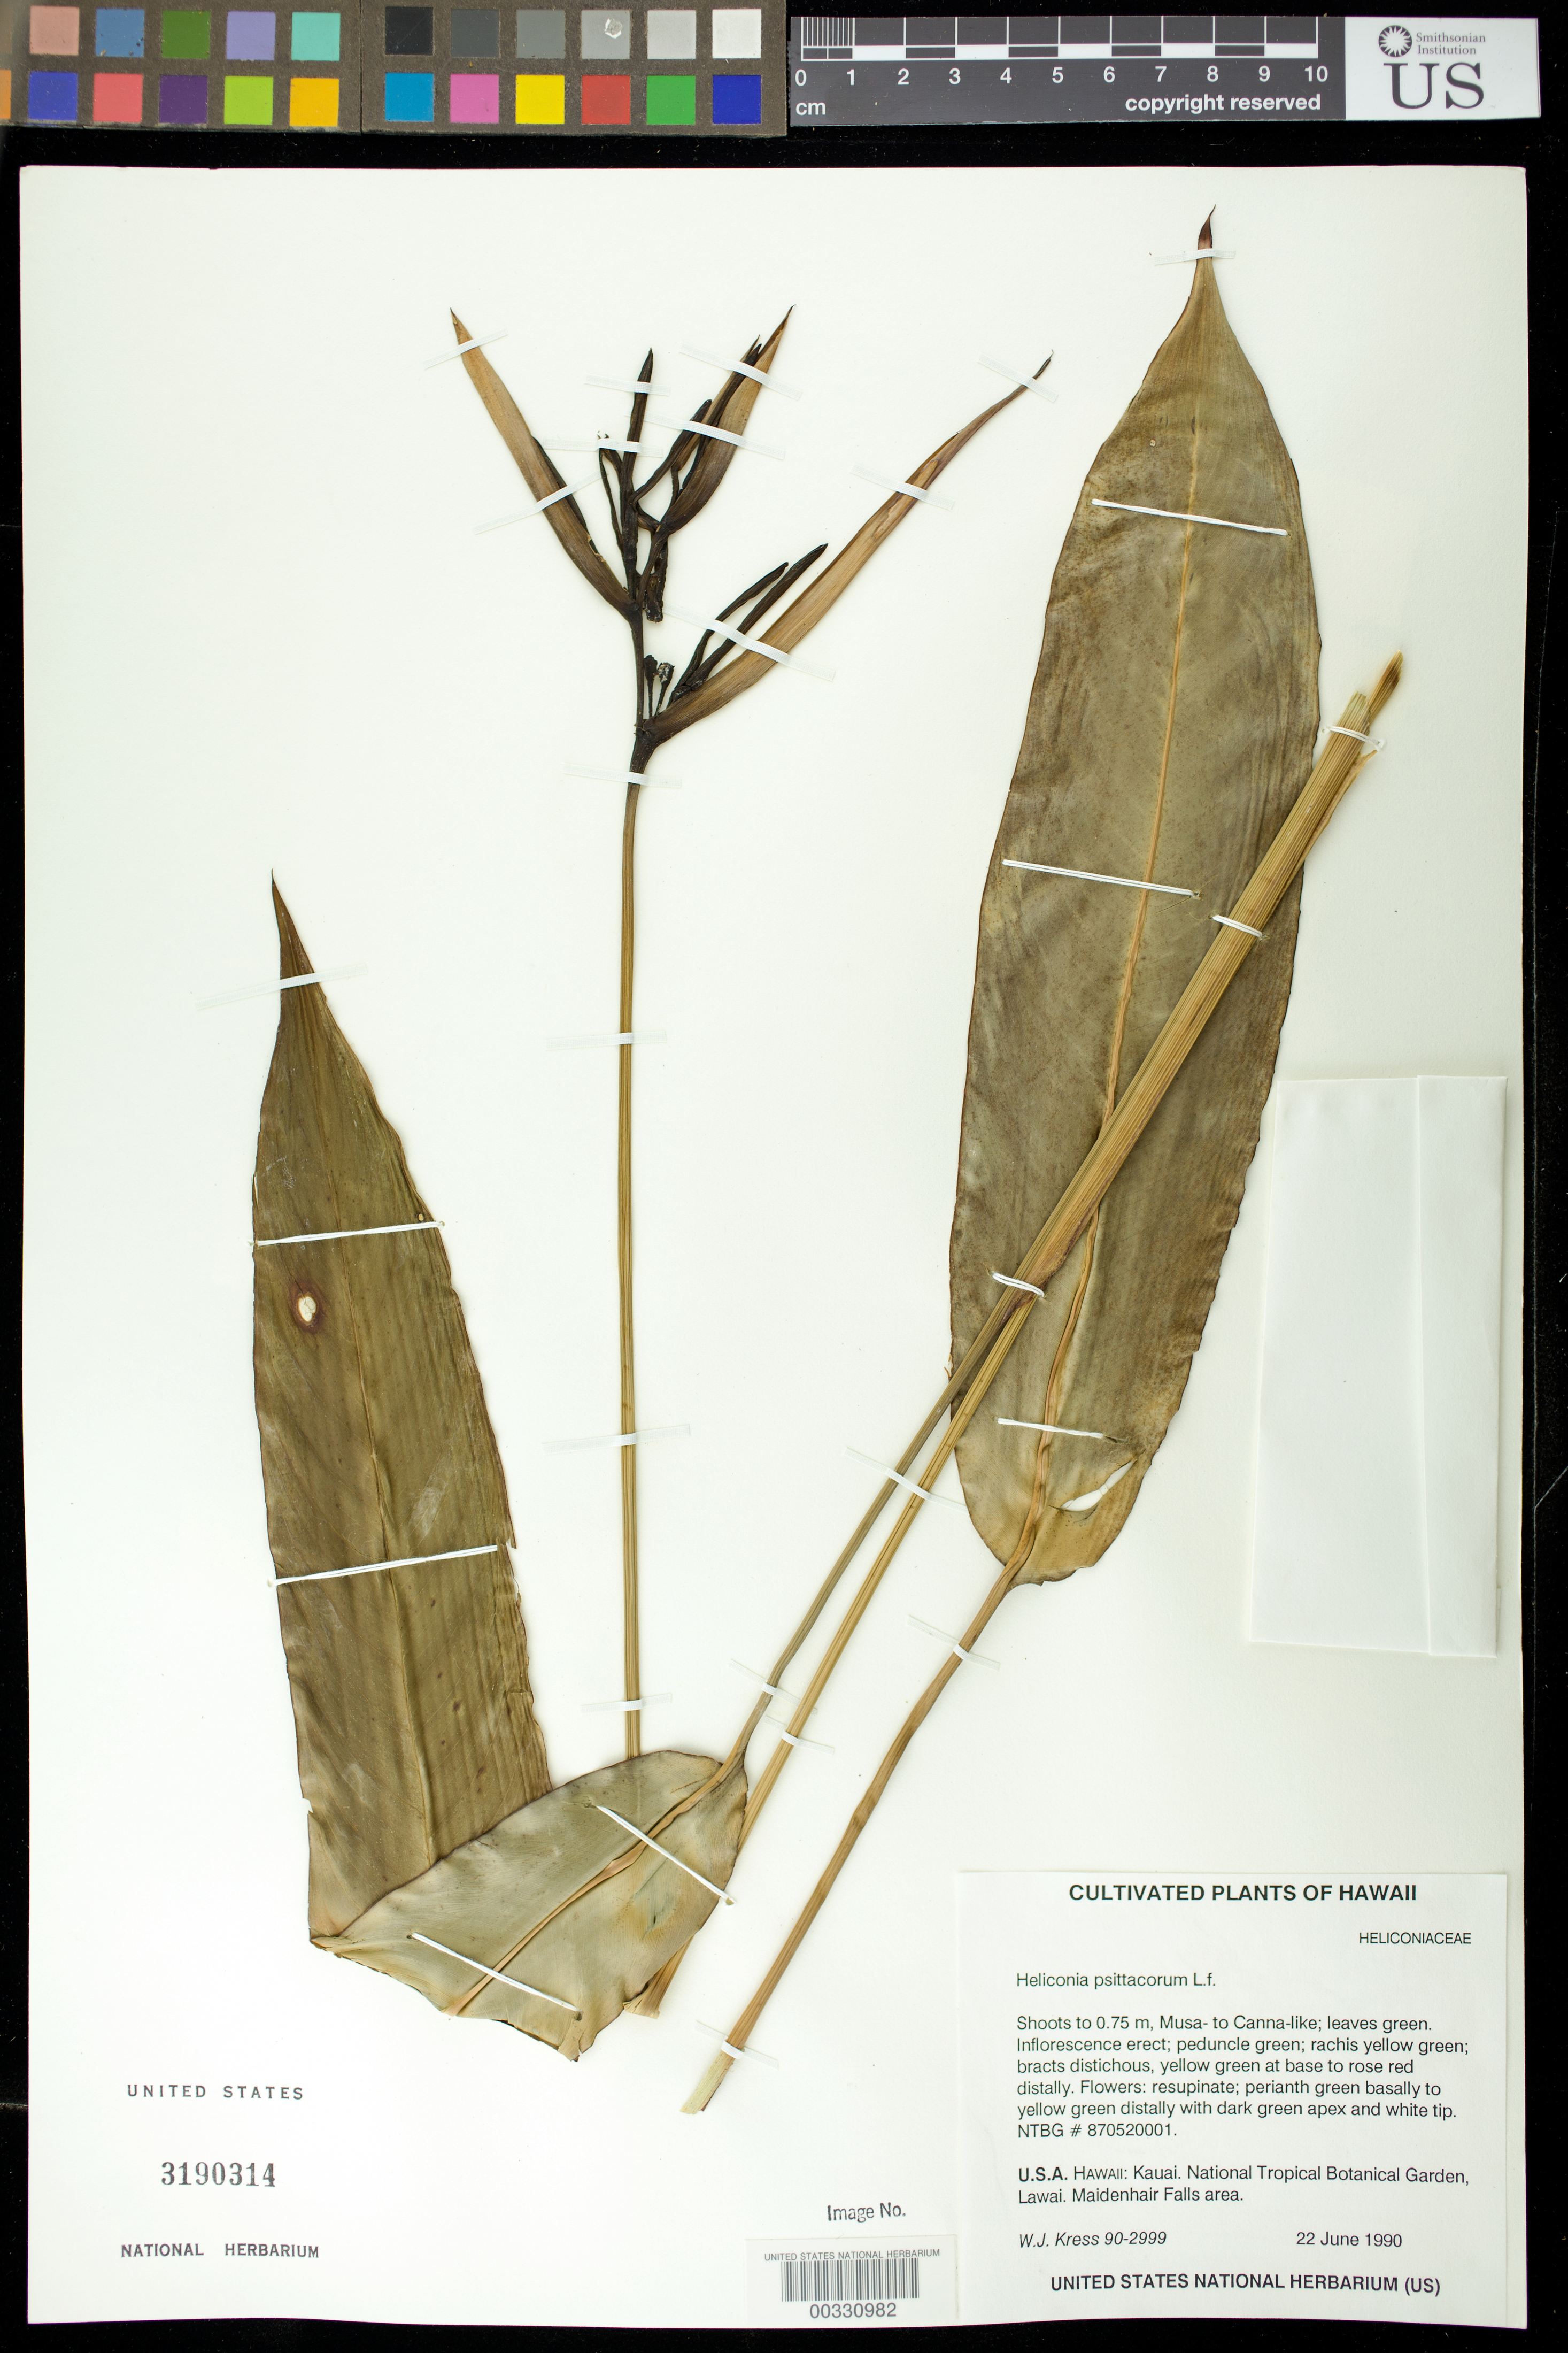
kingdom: Plantae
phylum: Tracheophyta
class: Liliopsida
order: Zingiberales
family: Heliconiaceae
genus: Heliconia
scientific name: Heliconia psittacorum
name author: L. f.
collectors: W. J. Kress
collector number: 90-2999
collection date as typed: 22 Jun 1990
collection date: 1990-06-22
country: United States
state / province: Florida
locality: Southern Florida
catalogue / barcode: US 3190314